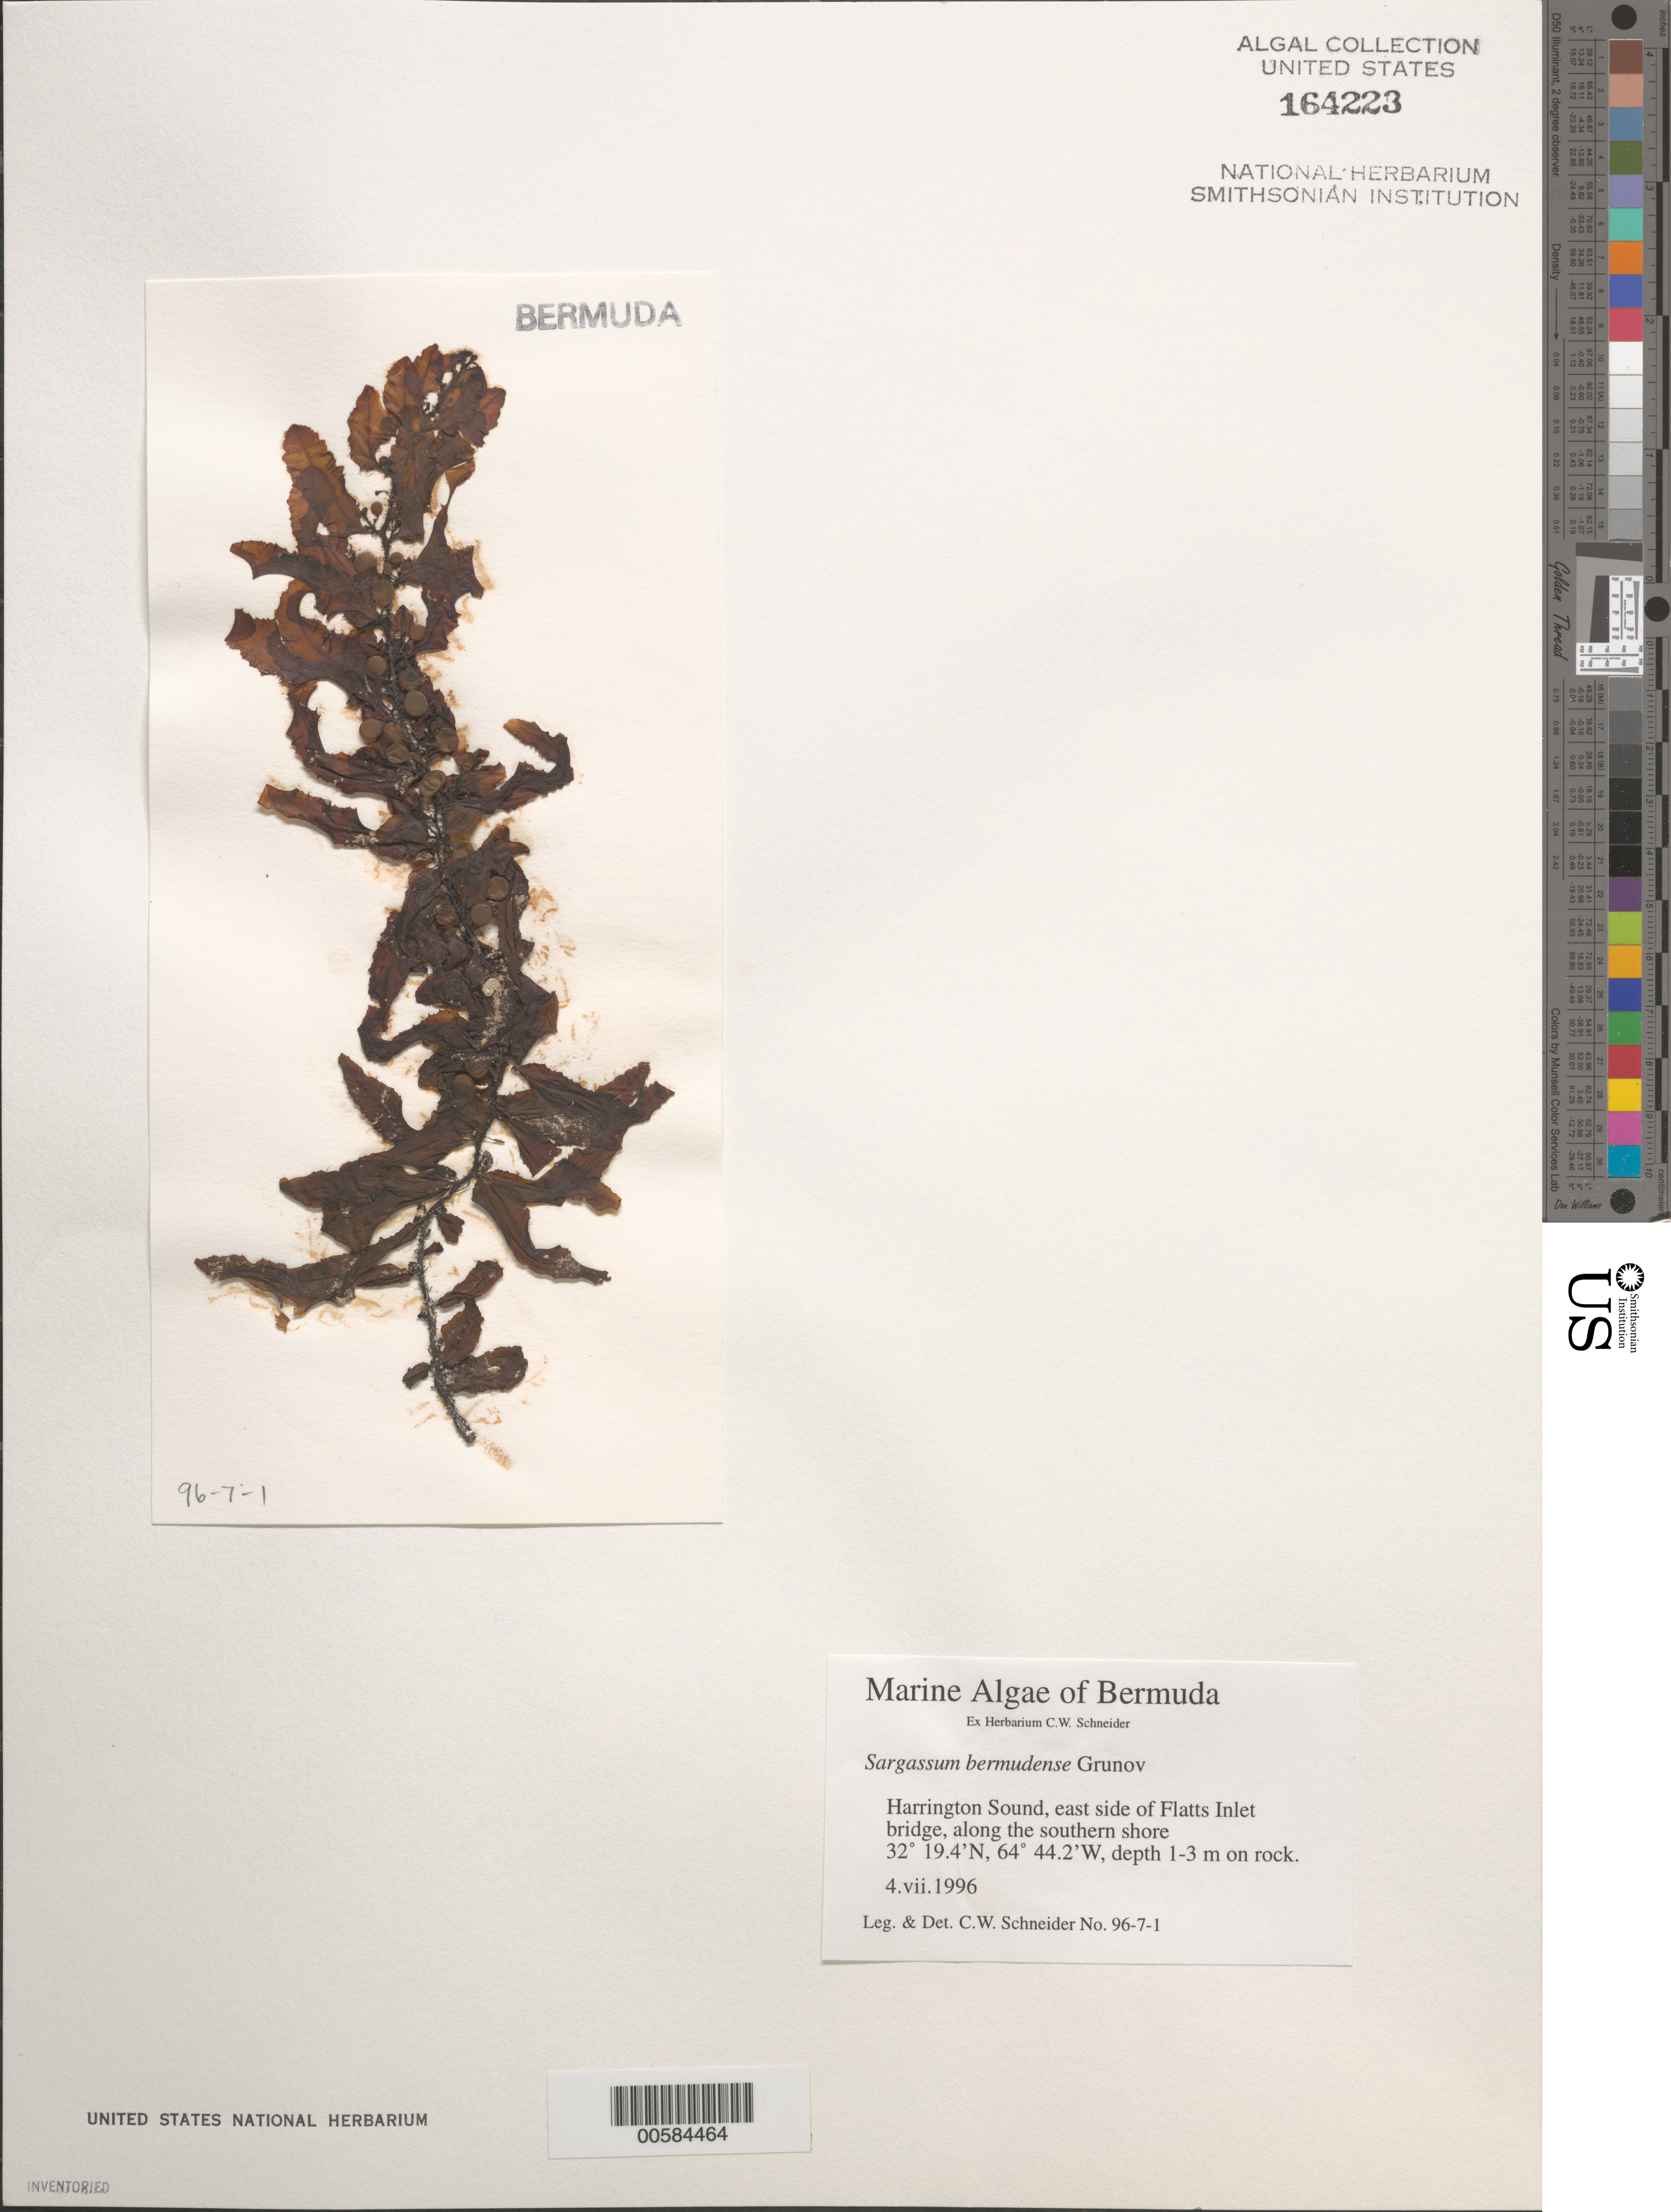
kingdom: Chromista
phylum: Ochrophyta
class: Phaeophyceae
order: Fucales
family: Sargassaceae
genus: Sargassum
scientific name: Sargassum bermudense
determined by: Schneider, C. W.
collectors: C. W. Schneider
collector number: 96-7-1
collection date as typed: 04 Jul 1996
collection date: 1996-07-04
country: Bermuda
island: Bermuda Island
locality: Harrington Sound, east side of Flatts Inlet Bridge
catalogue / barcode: US 164223